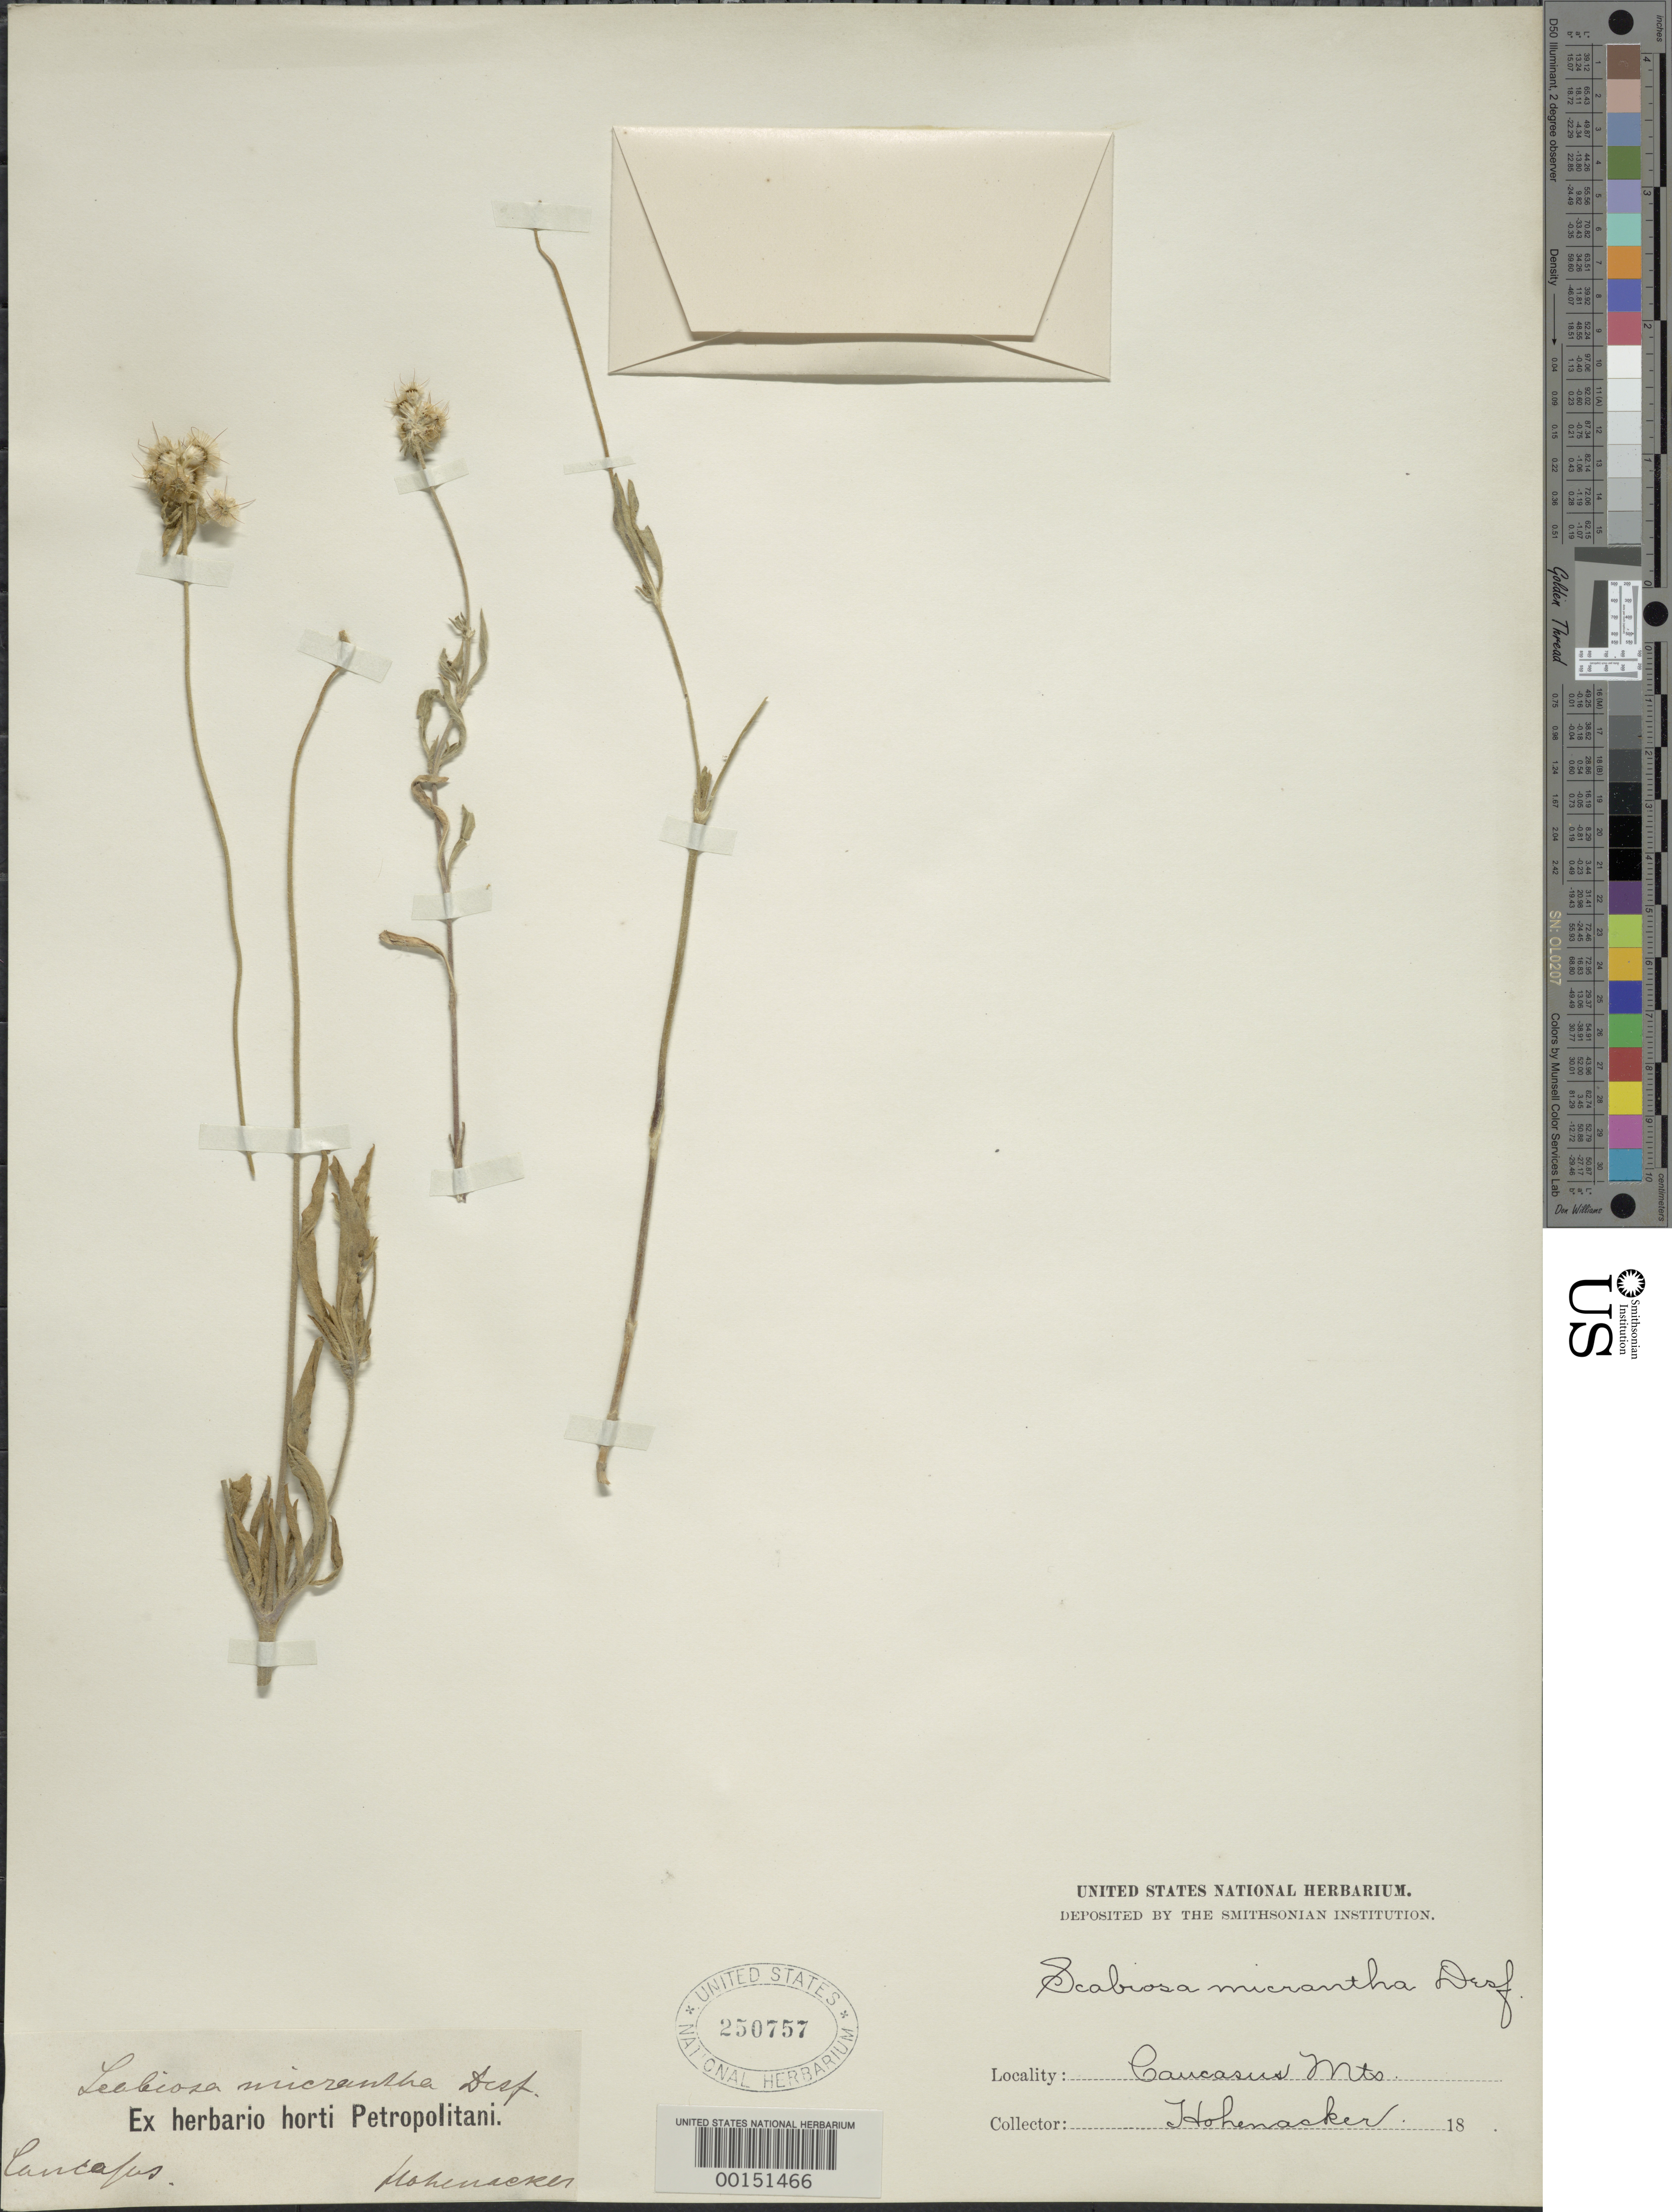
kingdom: Plantae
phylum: Tracheophyta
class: Magnoliopsida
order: Dipsacales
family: Caprifoliaceae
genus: Scabiosa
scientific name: Scabiosa micrantha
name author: Desf.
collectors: R. F. Hohenacker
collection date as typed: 18--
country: Russian Federation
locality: Caucasus Mts.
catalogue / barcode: US 250757